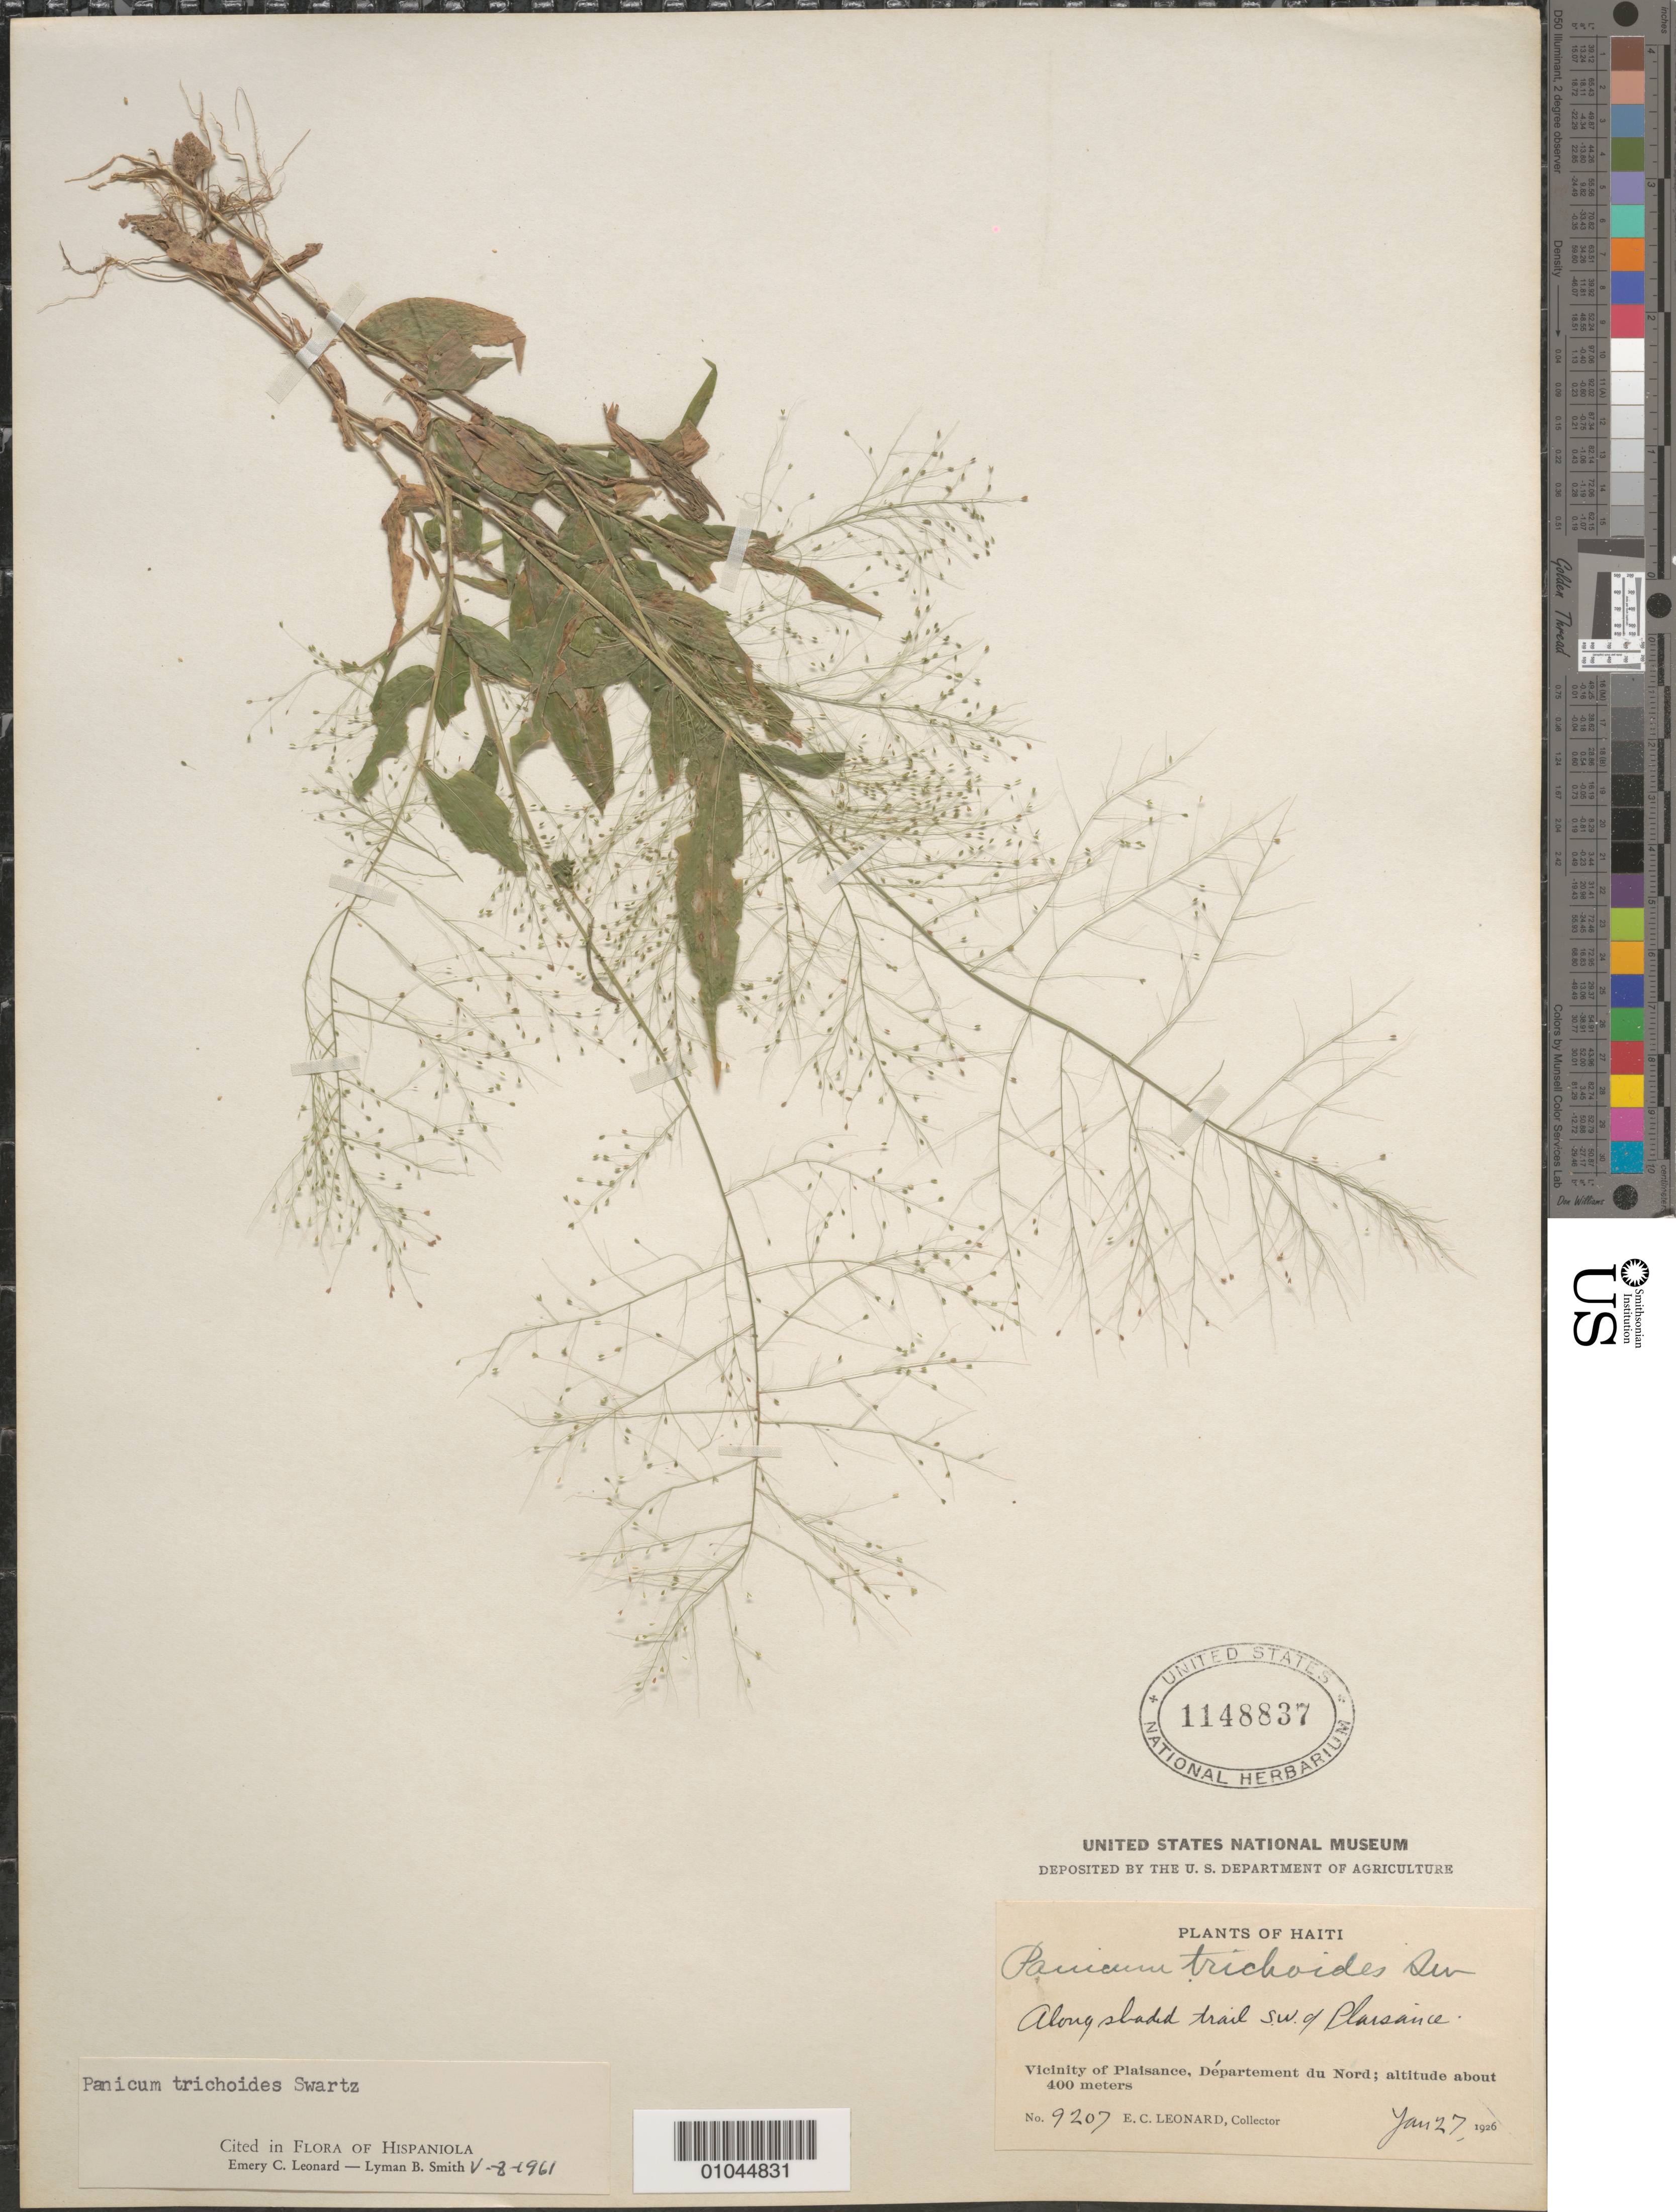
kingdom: Plantae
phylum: Tracheophyta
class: Liliopsida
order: Poales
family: Poaceae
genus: Panicum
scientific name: Panicum trichoides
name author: Sw.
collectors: E. C. Leonard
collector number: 9207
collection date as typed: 27 Jan 1926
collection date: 1926-01-27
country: Haiti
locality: SW of Plaisance, Departement du Nord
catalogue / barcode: US 1148837